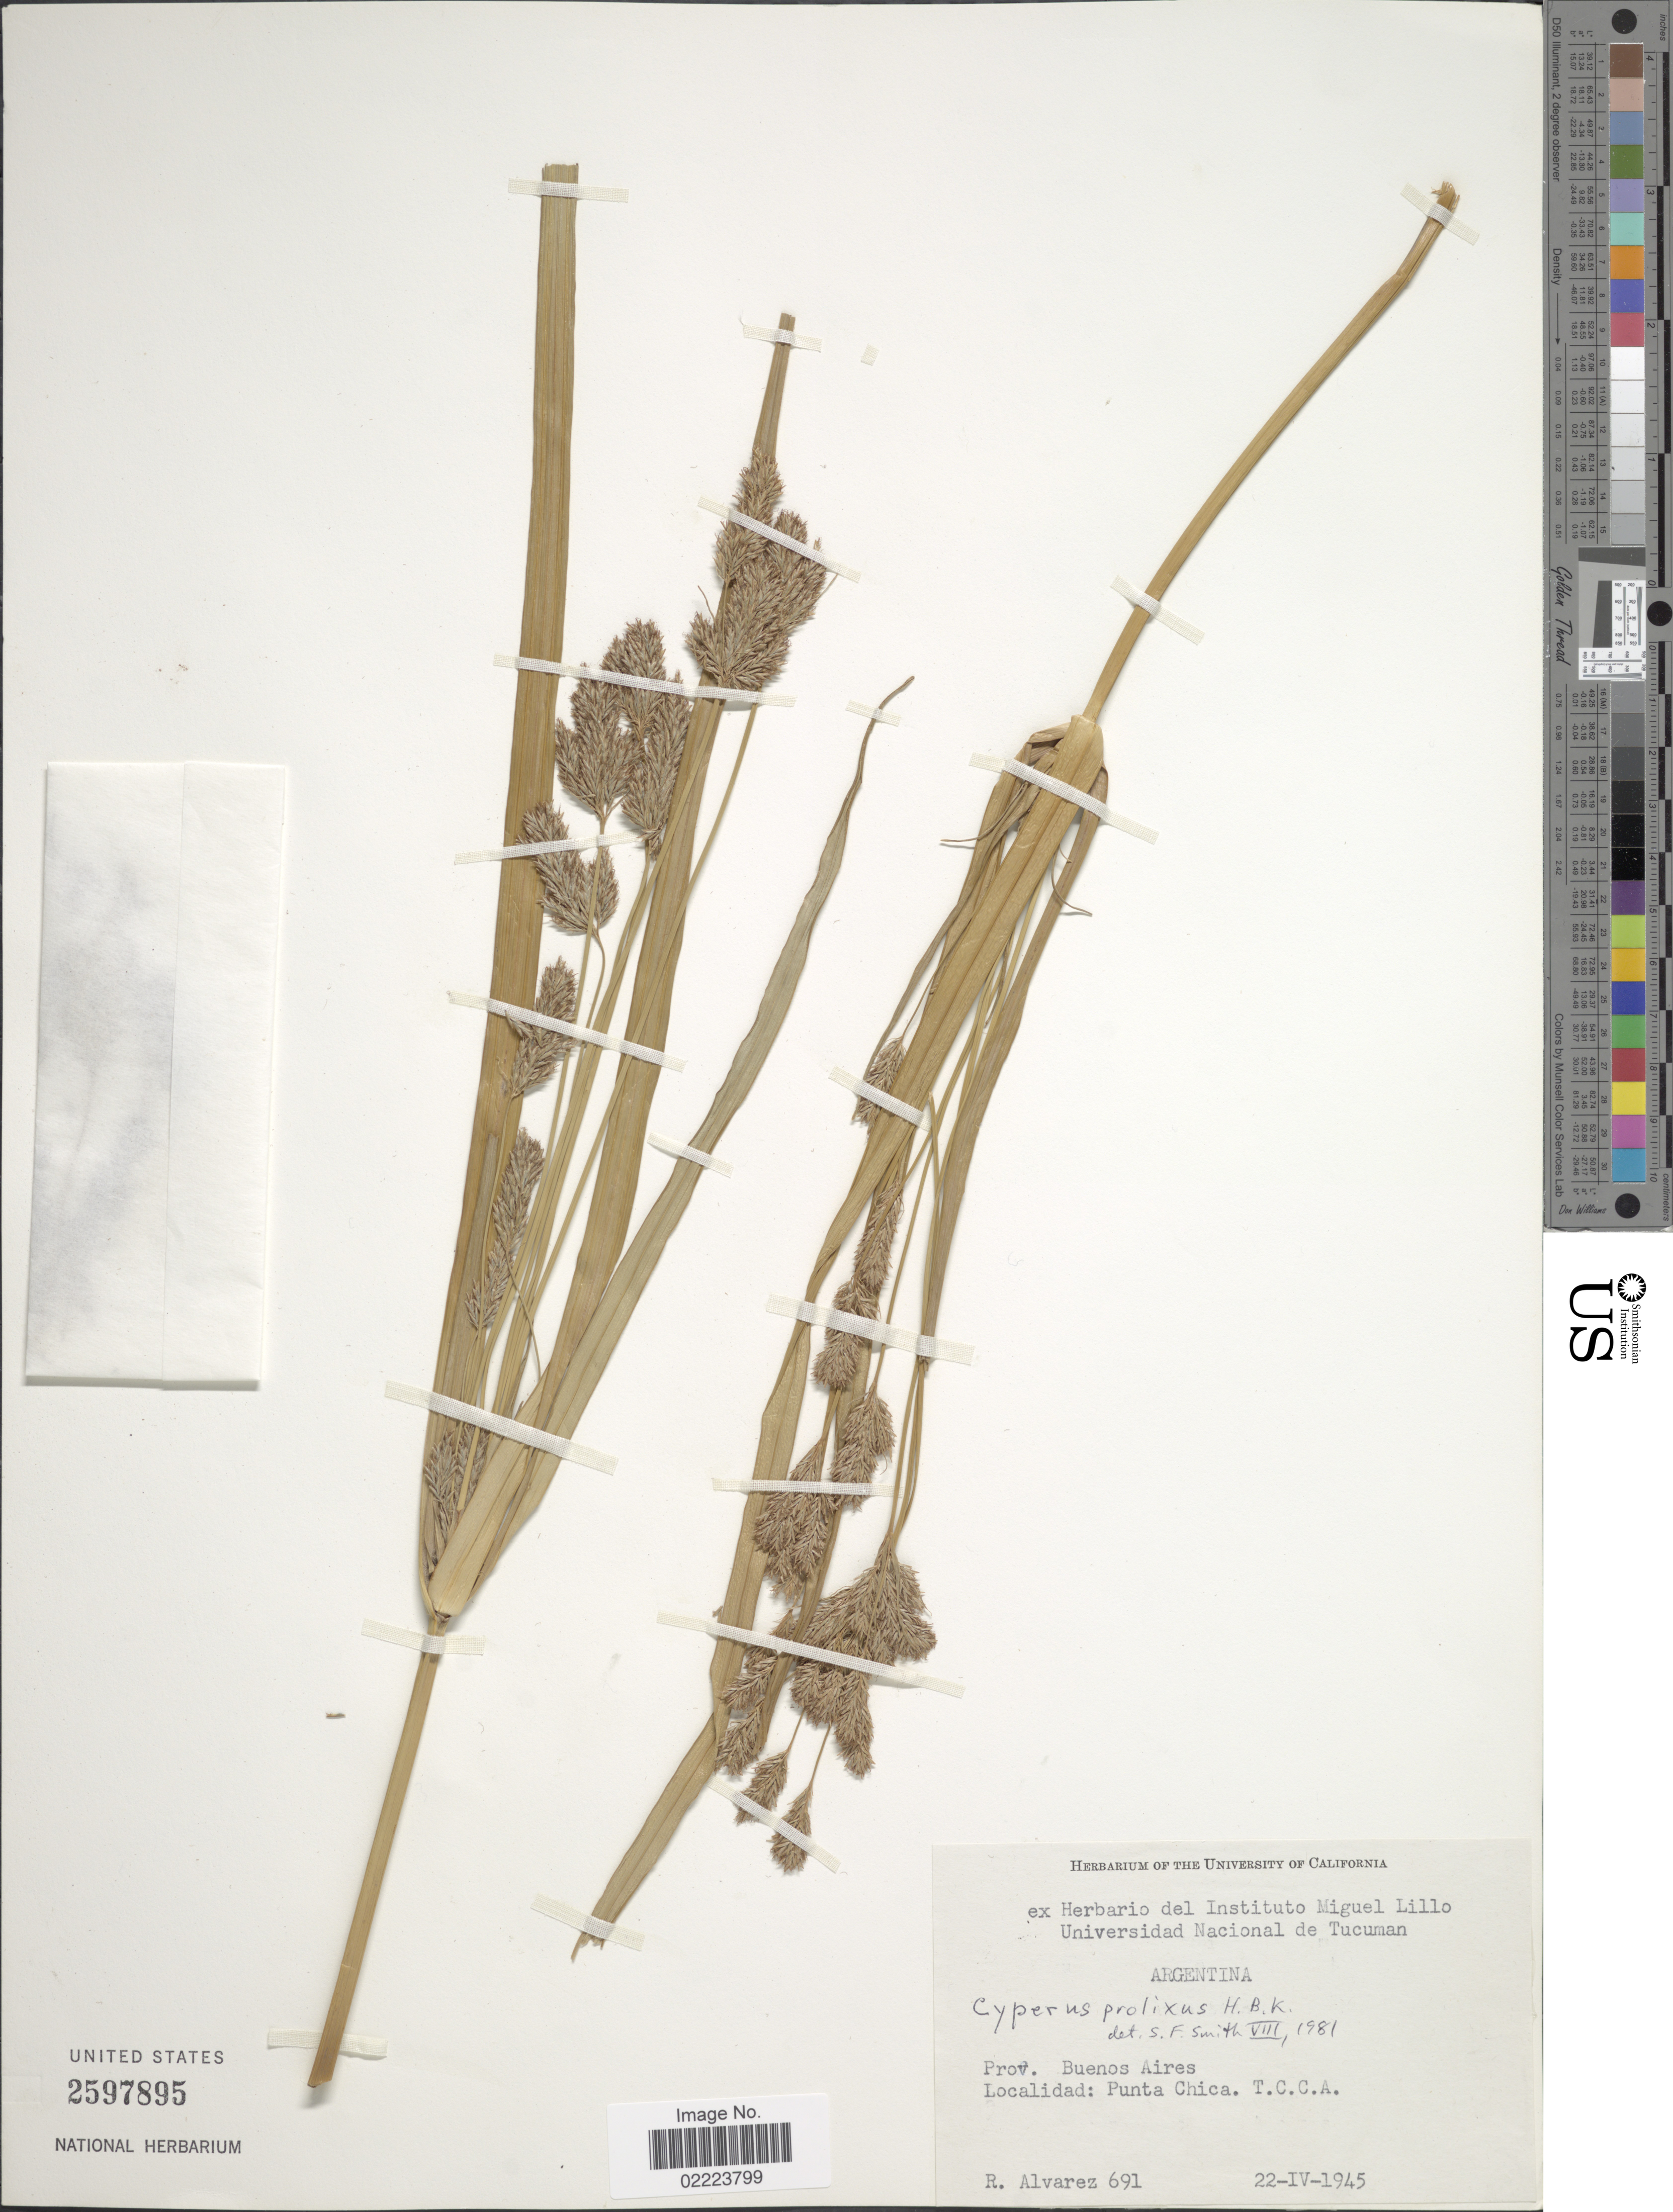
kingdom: Plantae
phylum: Tracheophyta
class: Liliopsida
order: Poales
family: Cyperaceae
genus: Cyperus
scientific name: Cyperus prolixus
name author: Kunth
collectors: R. Alvarez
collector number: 691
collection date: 1945-04-22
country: Argentina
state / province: Buenos Aires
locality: Punta Chica, T.C.C.A.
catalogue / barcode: US 2597895